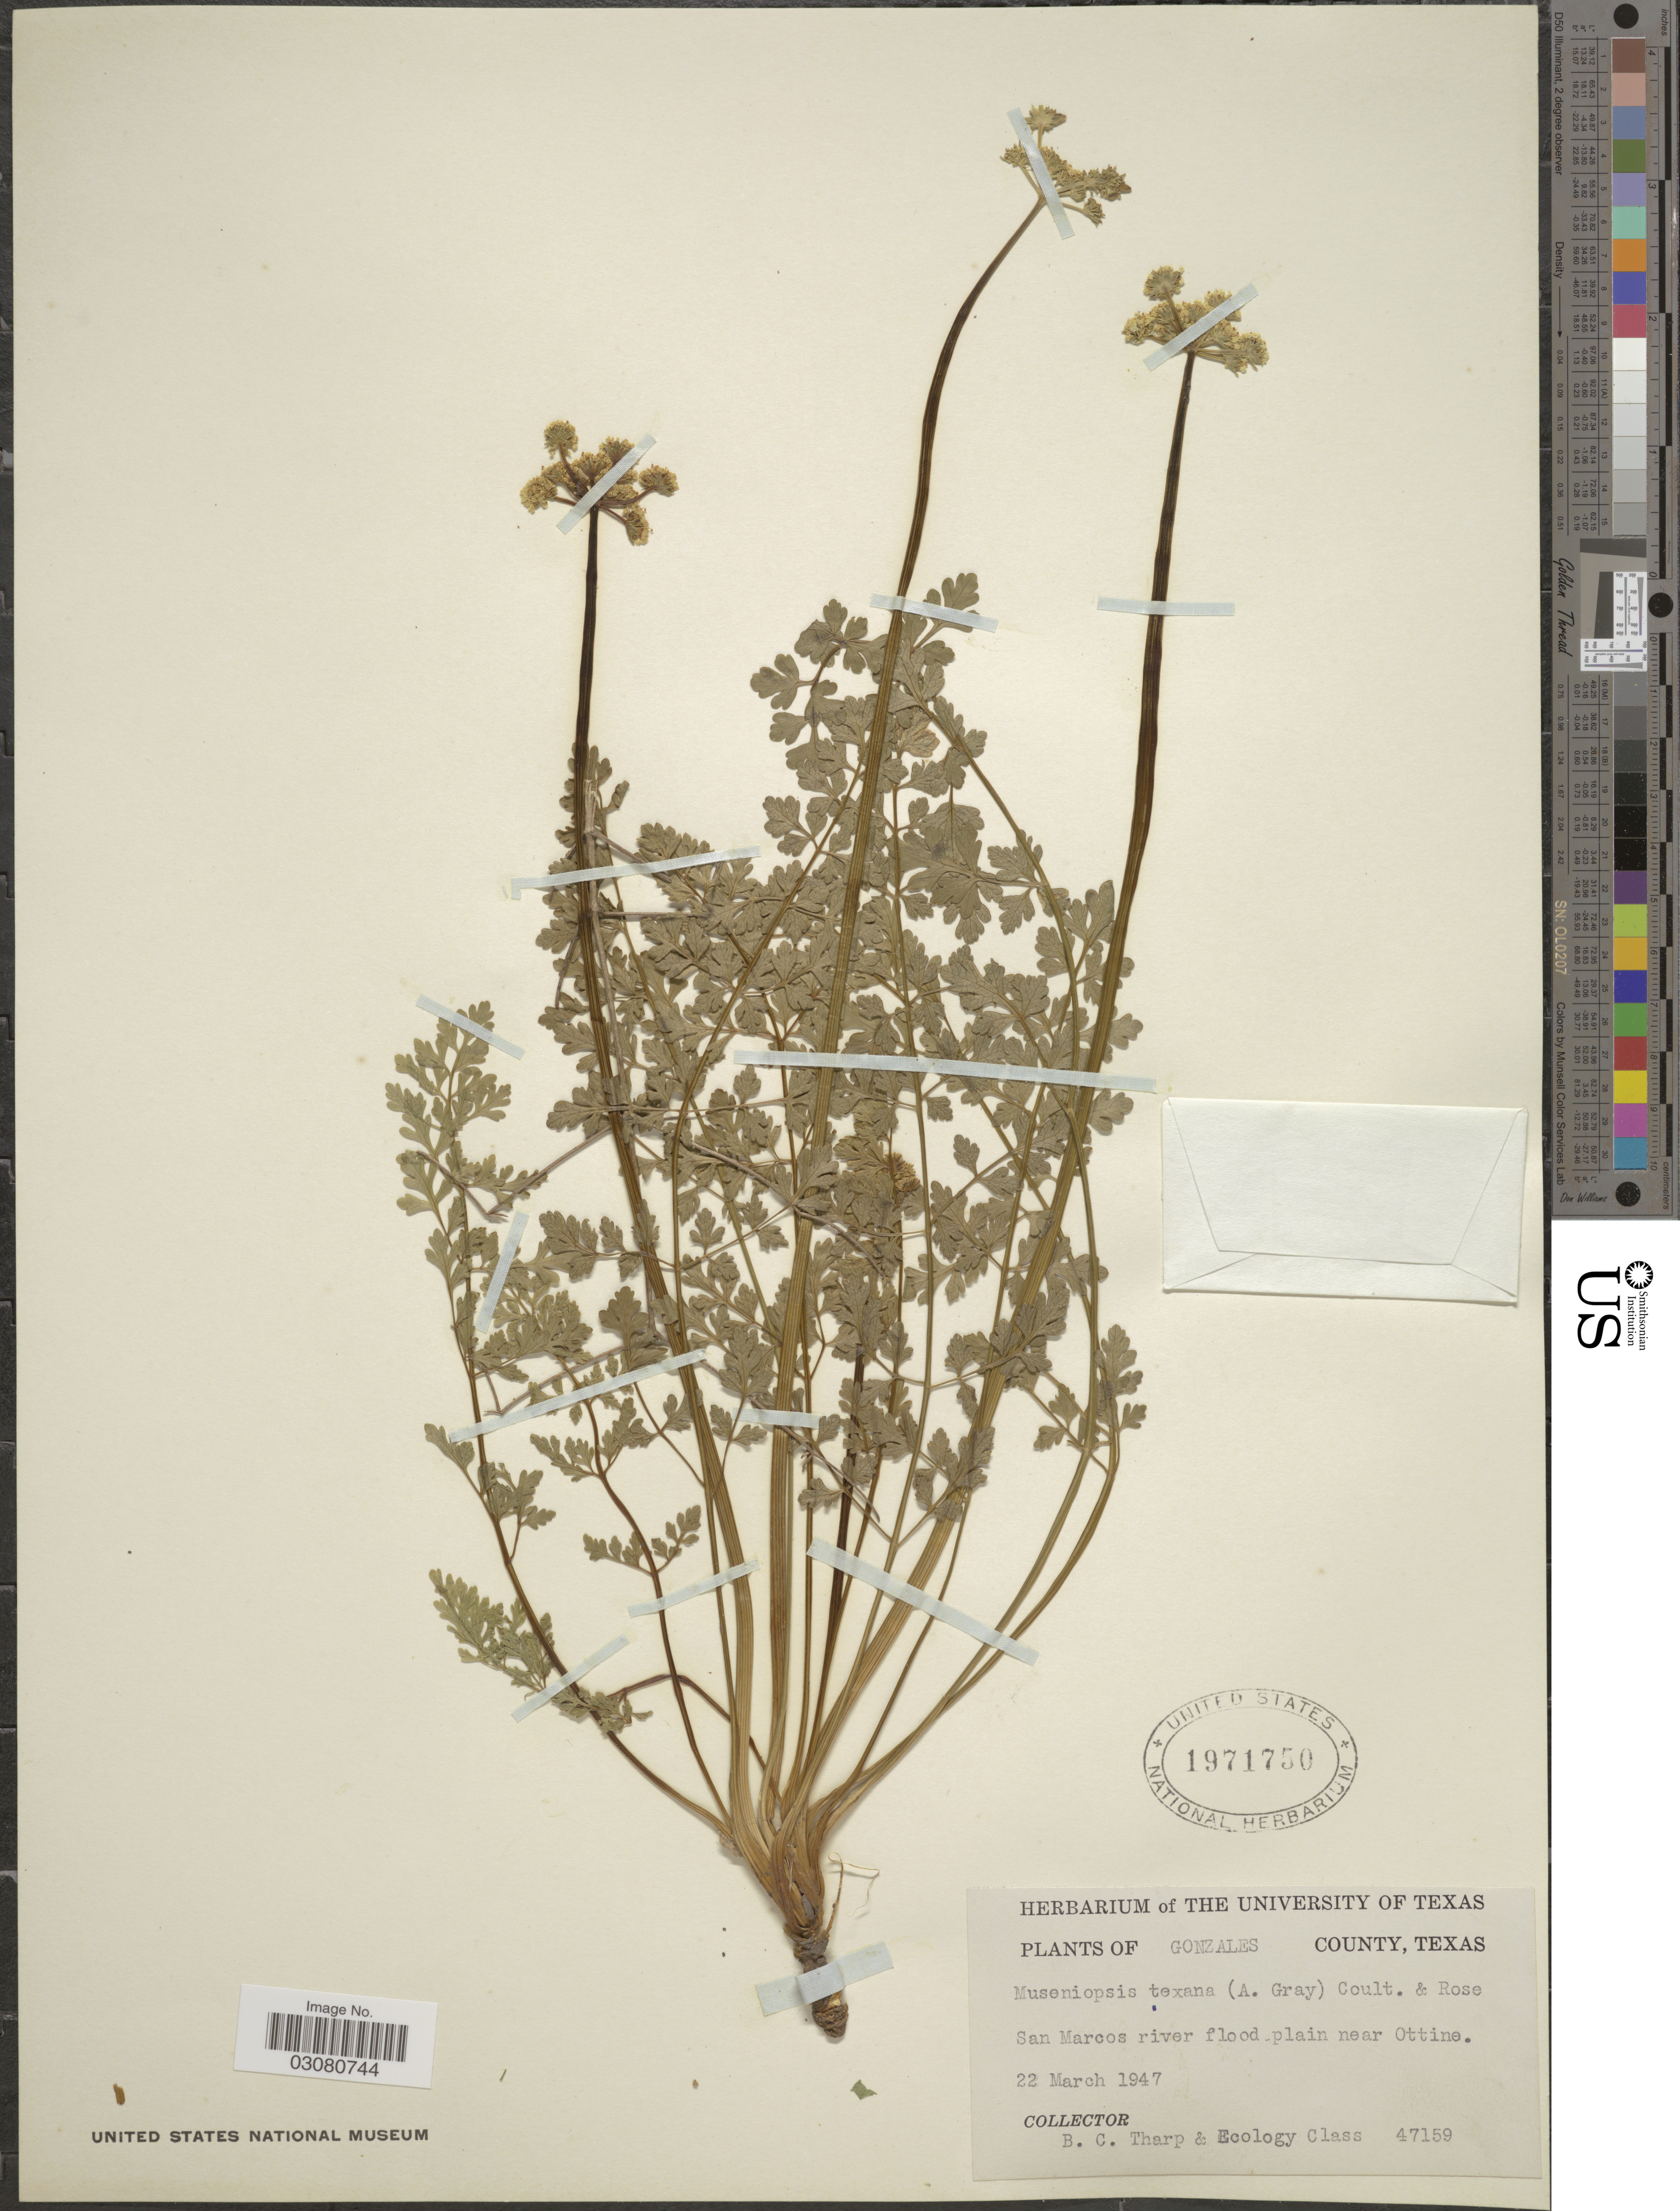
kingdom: Plantae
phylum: Tracheophyta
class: Magnoliopsida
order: Apiales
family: Apiaceae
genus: Tauschia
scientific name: Tauschia texana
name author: A. Gray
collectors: B. C. Tharp & Ecology class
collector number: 47159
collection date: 1947-03-22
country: United States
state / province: Texas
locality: Gonzales County. San Marcos river flood plain near Ottine.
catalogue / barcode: US 1971750